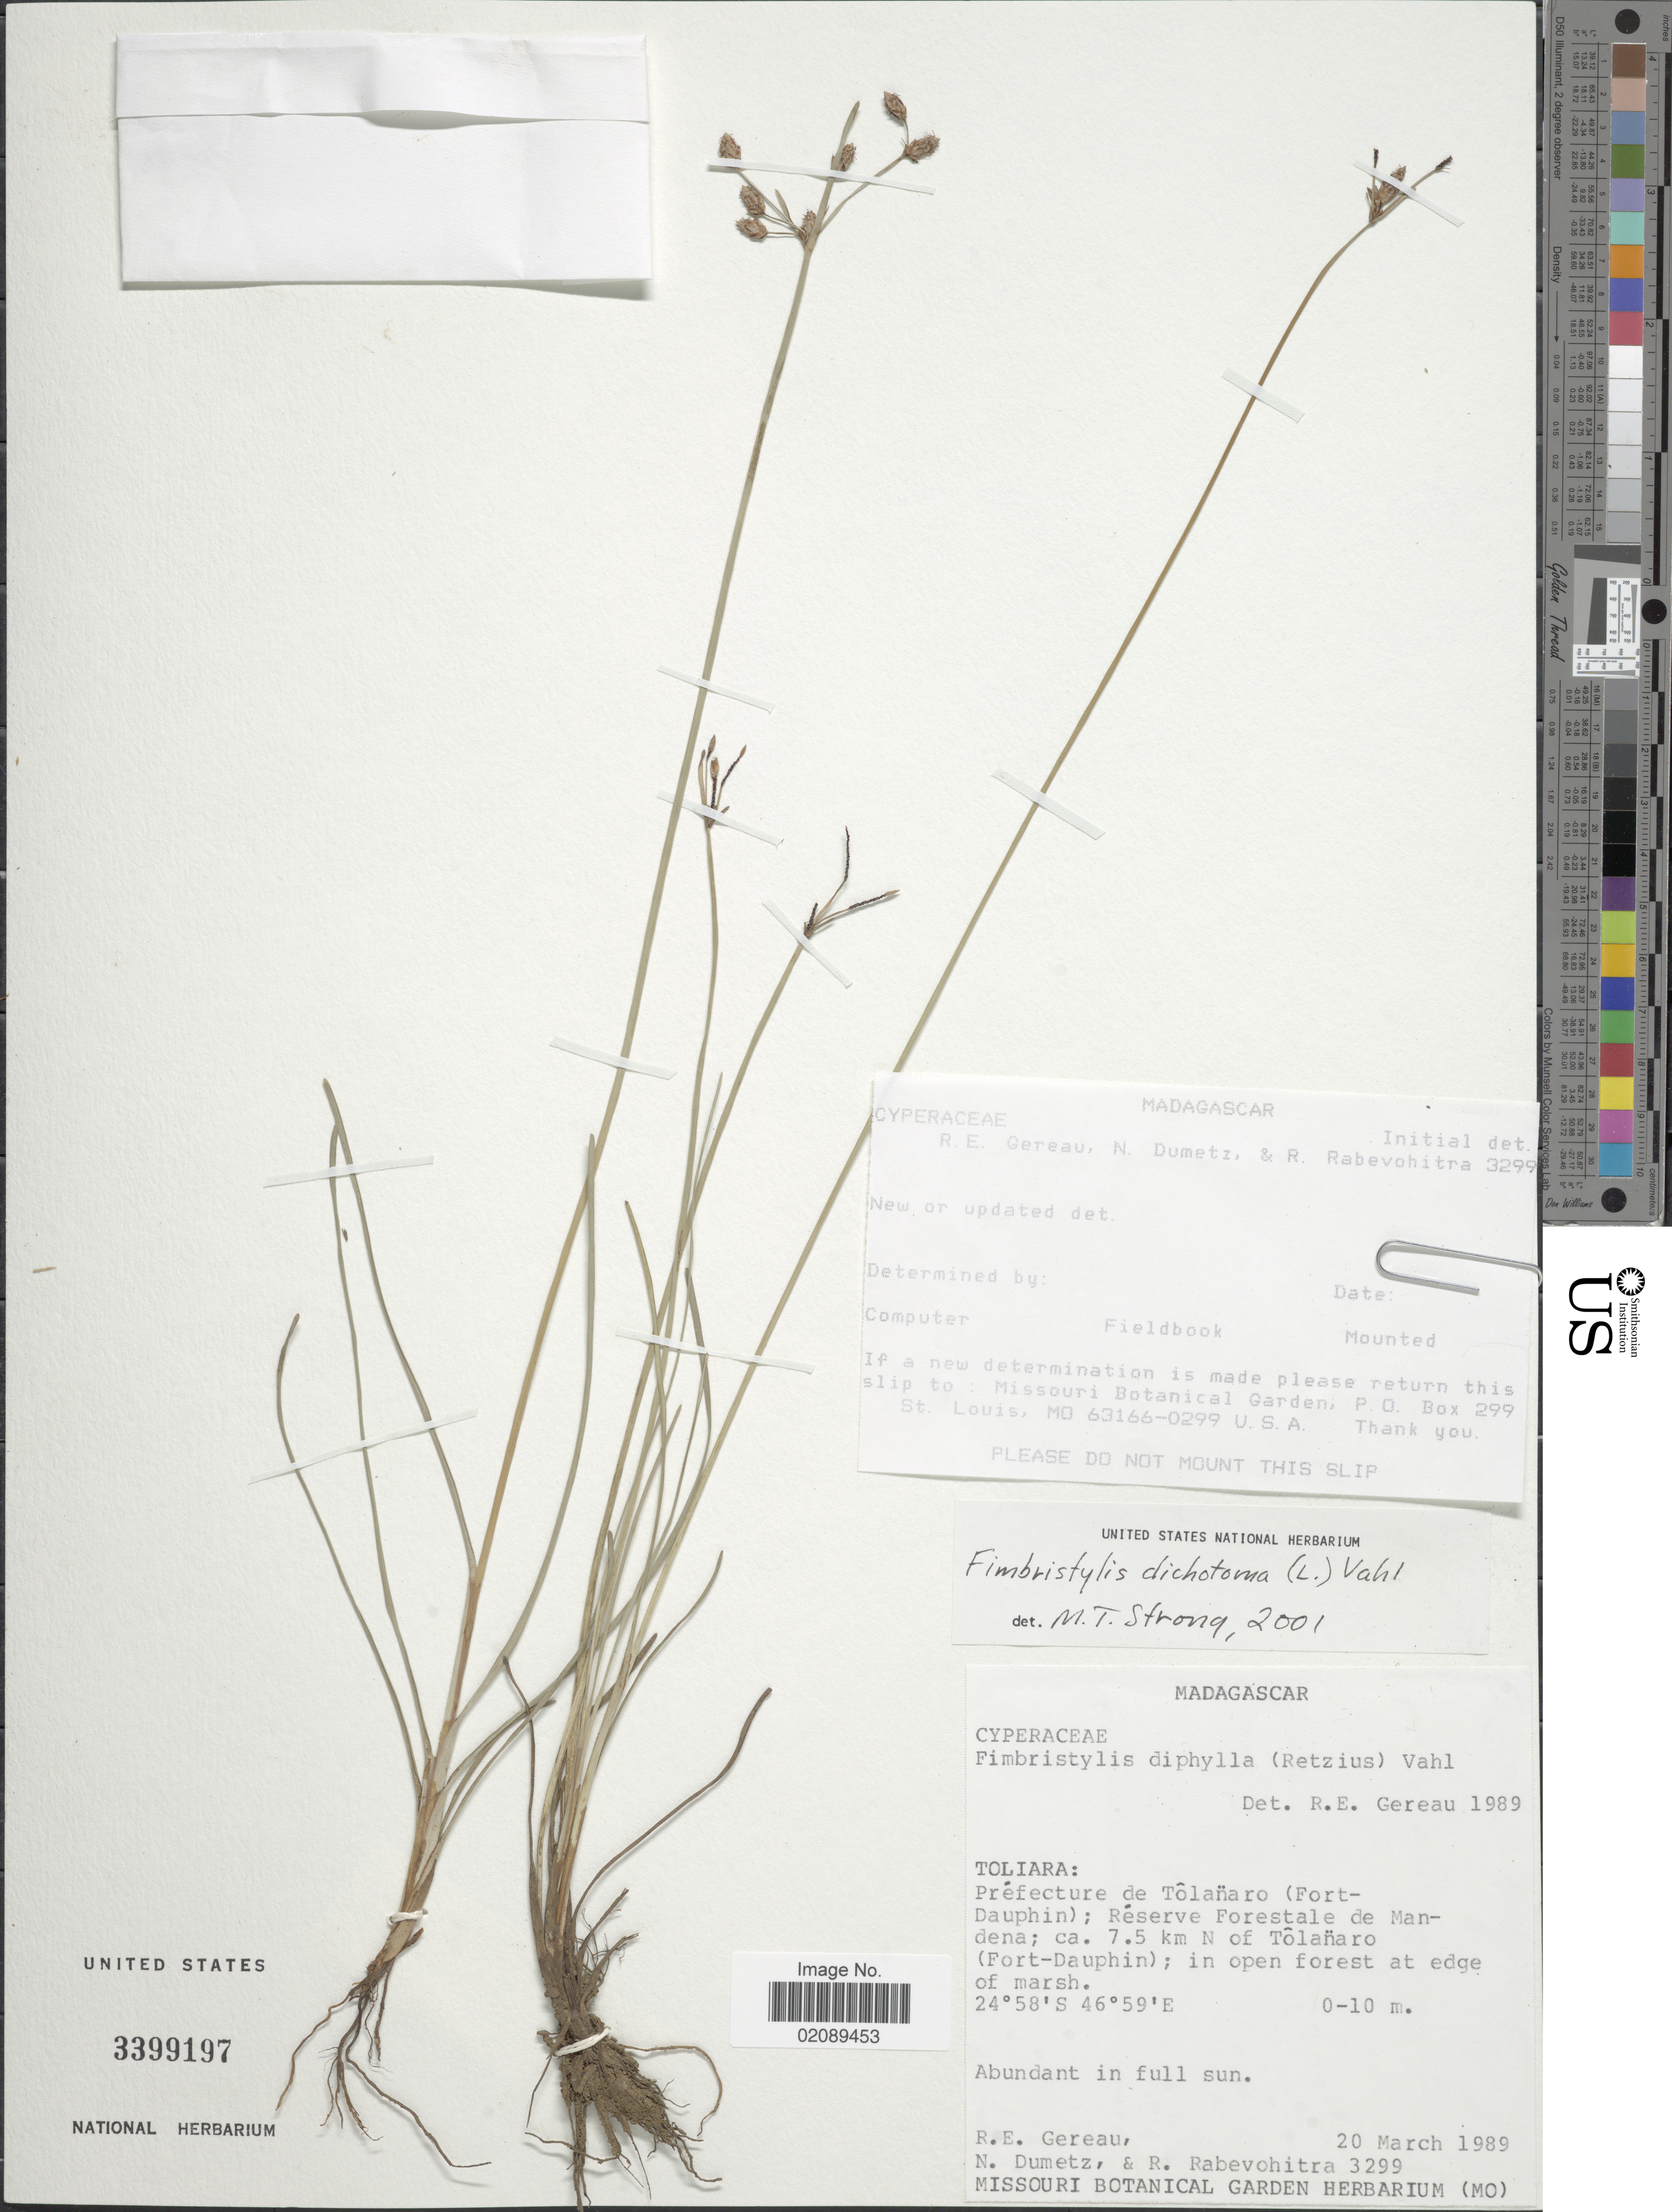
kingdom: Plantae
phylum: Tracheophyta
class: Liliopsida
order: Poales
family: Cyperaceae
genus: Fimbristylis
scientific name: Fimbristylis dichotoma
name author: (L.) Vahl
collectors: R. Gereau, N. Dumetz & R. Rabevohitra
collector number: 3299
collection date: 1989-03-20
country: Madagascar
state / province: Anosy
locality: Prefecture de Tolanaro (Fort Dauphin); Reserve Forestale de Mandena; ca. 7.5 km N of Tolanharo (Fort-Dauphin); in open forest at edge of marsh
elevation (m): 0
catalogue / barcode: US 3399197